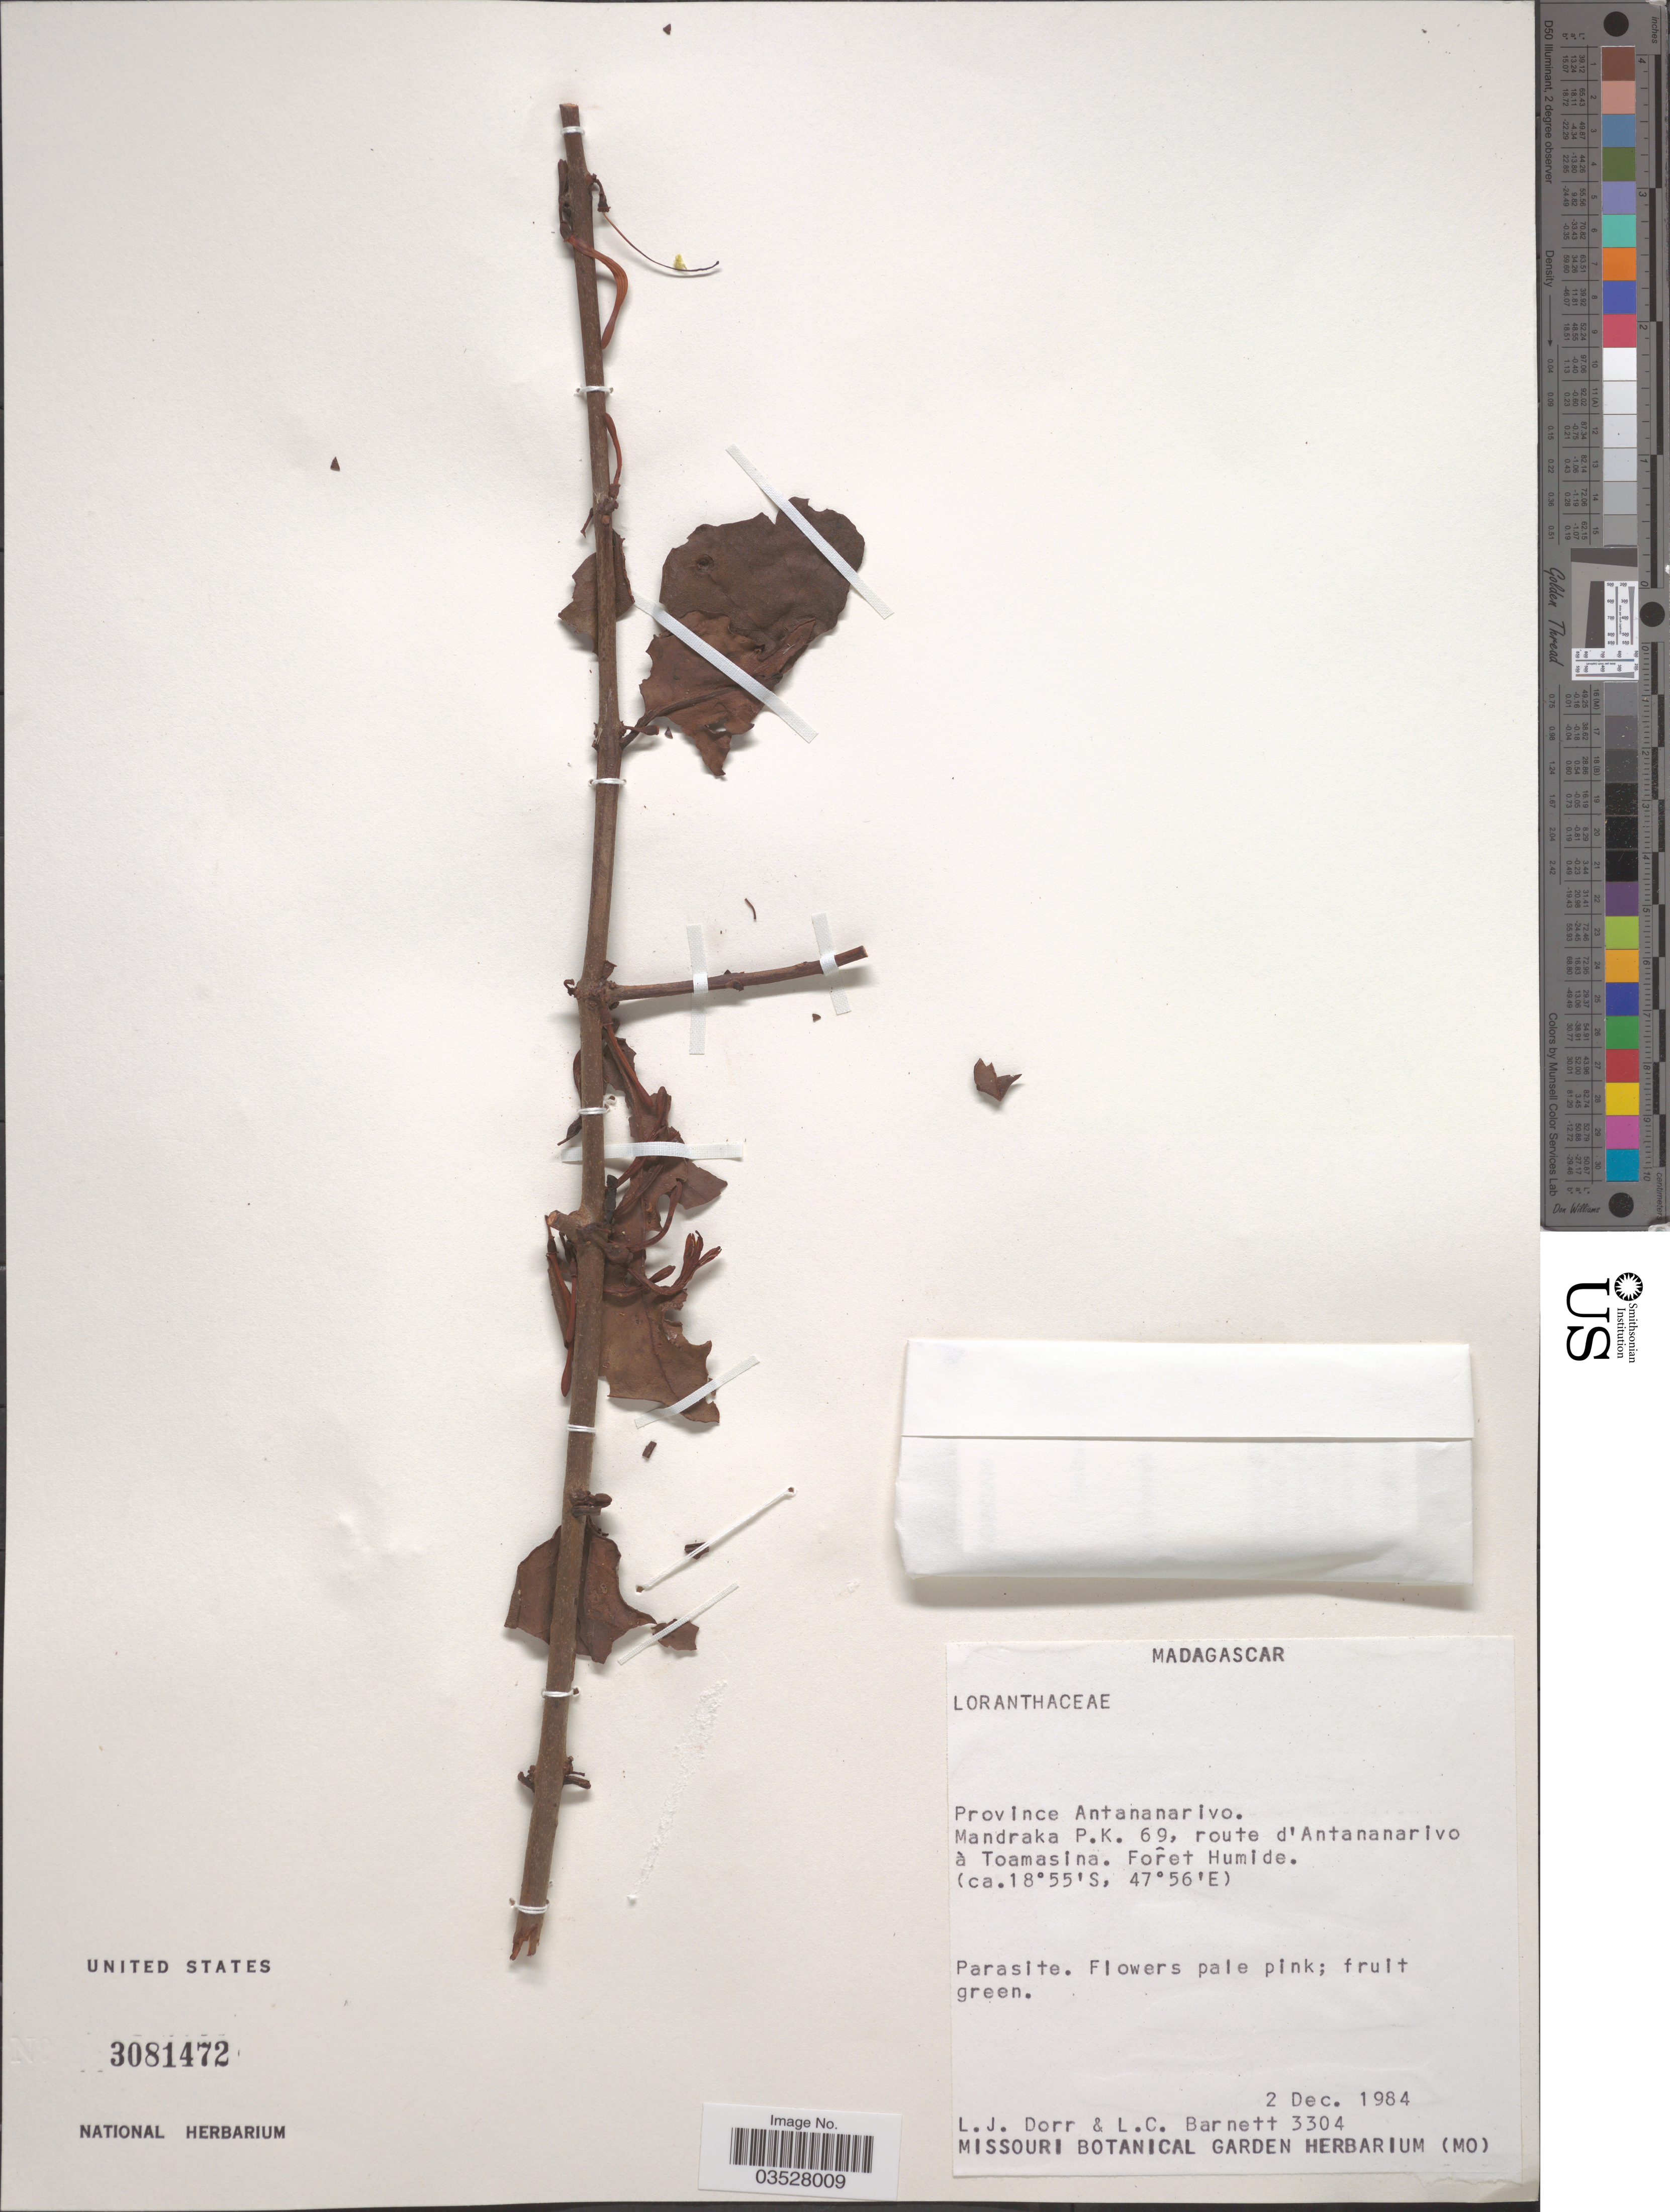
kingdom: Plantae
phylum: Tracheophyta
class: Magnoliopsida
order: Santalales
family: Loranthaceae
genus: Bakerella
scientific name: Bakerella sp.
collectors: L. J. Dorr & L. C. Barnett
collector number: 3304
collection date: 1984-12-02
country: Madagascar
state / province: Analamanga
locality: Mandraka P.K. 69, route d'Antananarivo à Toamasina.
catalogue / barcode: US 3081472